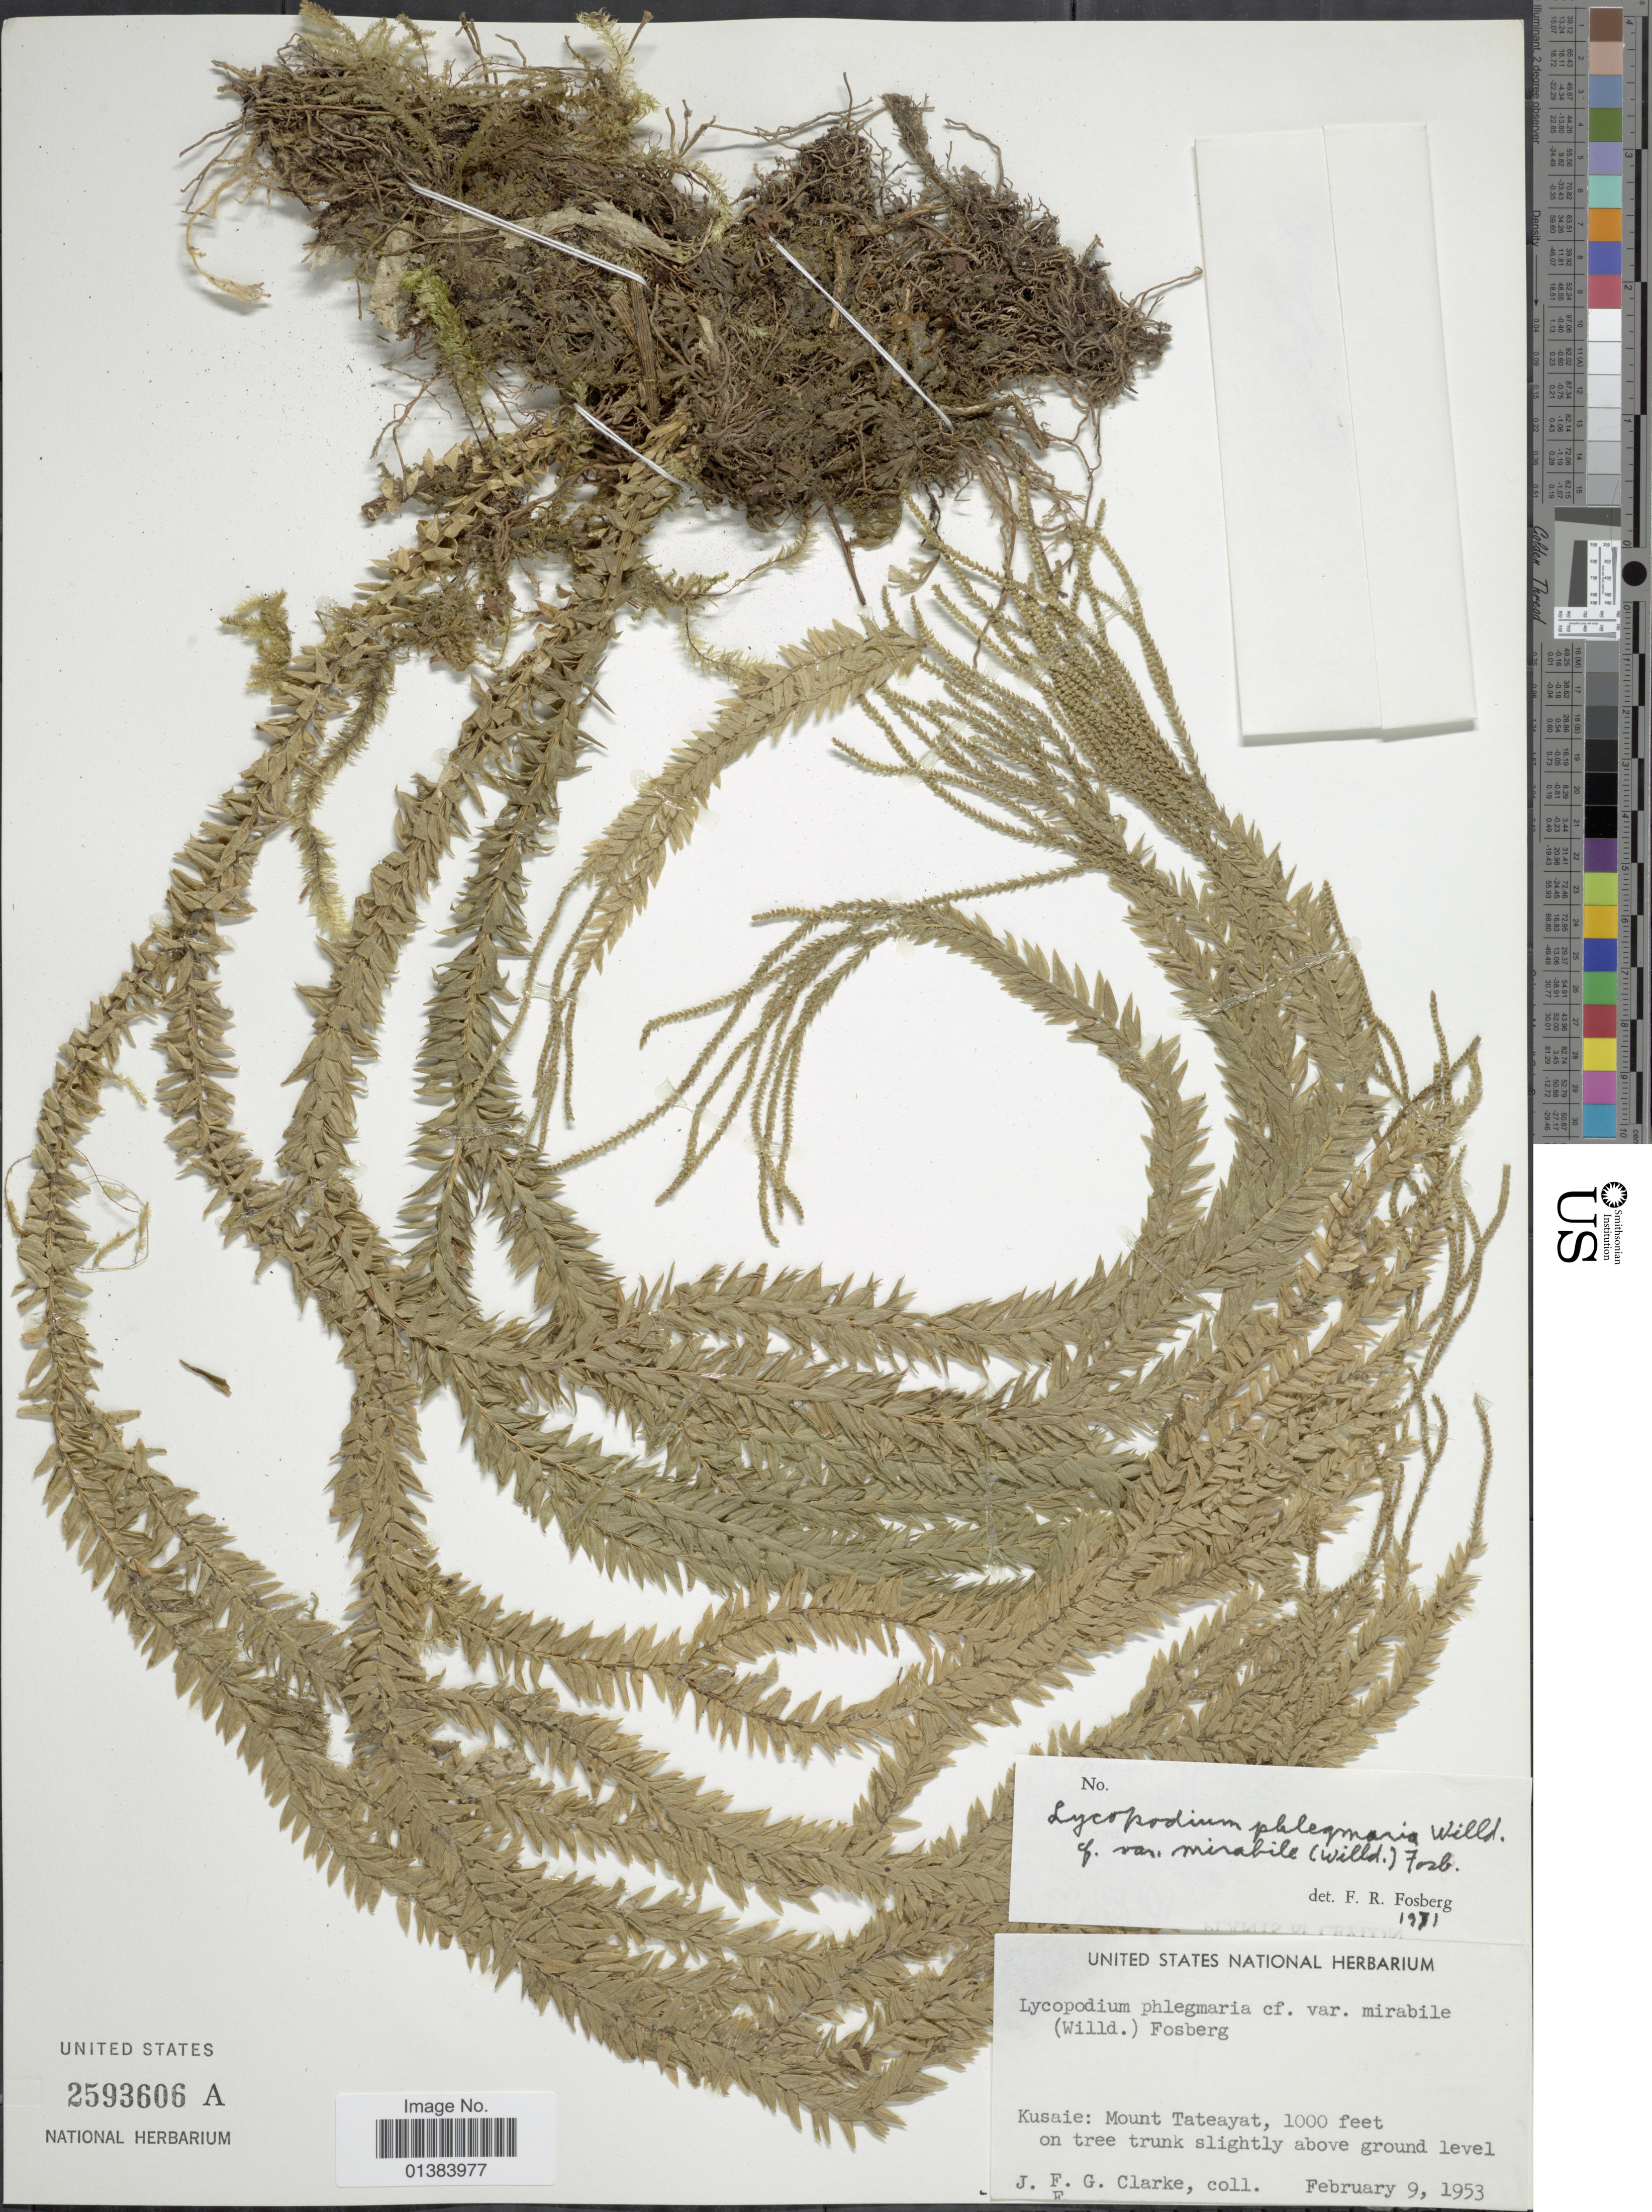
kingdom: Plantae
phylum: Tracheophyta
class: Lycopodiopsida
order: Lycopodiales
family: Lycopodiaceae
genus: Phlegmariurus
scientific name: Phlegmariurus mirabilis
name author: (Willd.) A. R. Field & Testo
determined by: Field, A. R.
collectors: J. F. Clarke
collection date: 1953-02-09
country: Micronesia, Federated States of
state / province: Kosrae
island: Kosrae [Kusaie]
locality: Mount Tateayat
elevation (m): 305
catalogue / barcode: US 2593606A